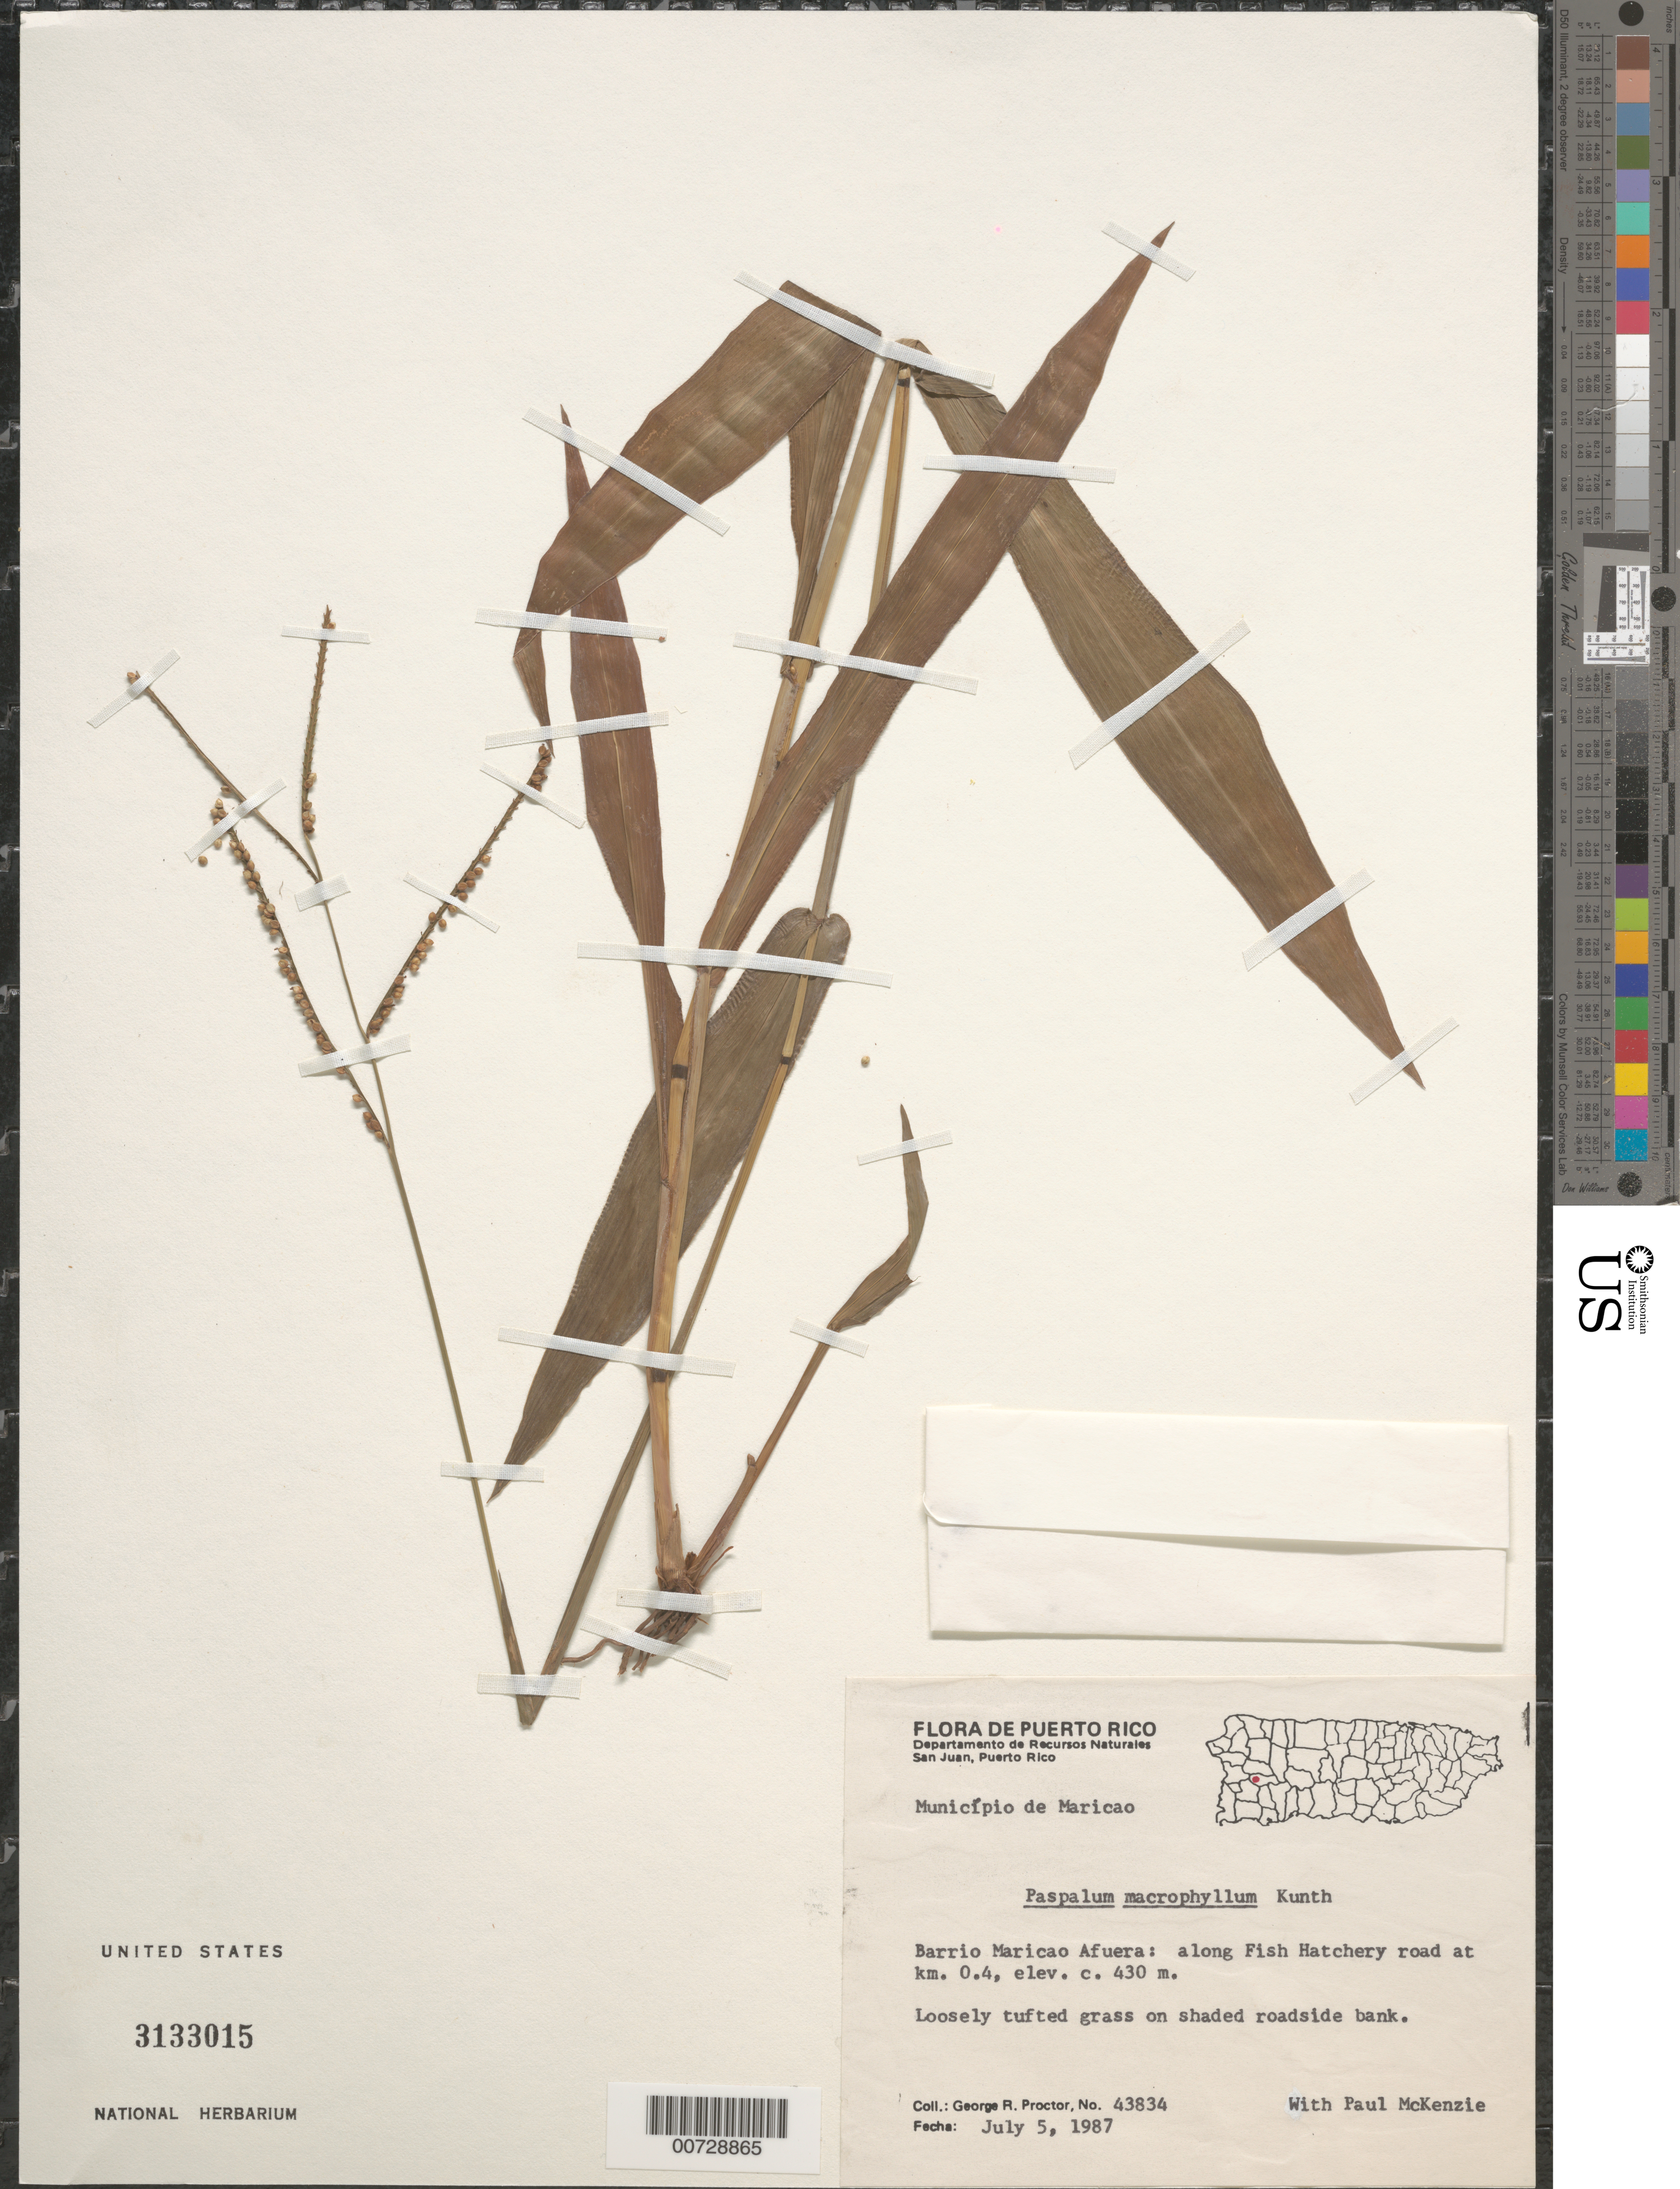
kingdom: Plantae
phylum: Tracheophyta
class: Liliopsida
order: Poales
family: Poaceae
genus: Paspalum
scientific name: Paspalum macrophyllum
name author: Kunth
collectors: G. R. Proctor & P. Mckenzie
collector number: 43834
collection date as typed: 05 Jul 1987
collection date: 1987-07-05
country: Puerto Rico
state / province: Maricao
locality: Barrio Maricao Afuera: along Fish Hatchery road at km 0.4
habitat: Loosely tufted grass on shaded roadside bank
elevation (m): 430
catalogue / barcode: US 3133015